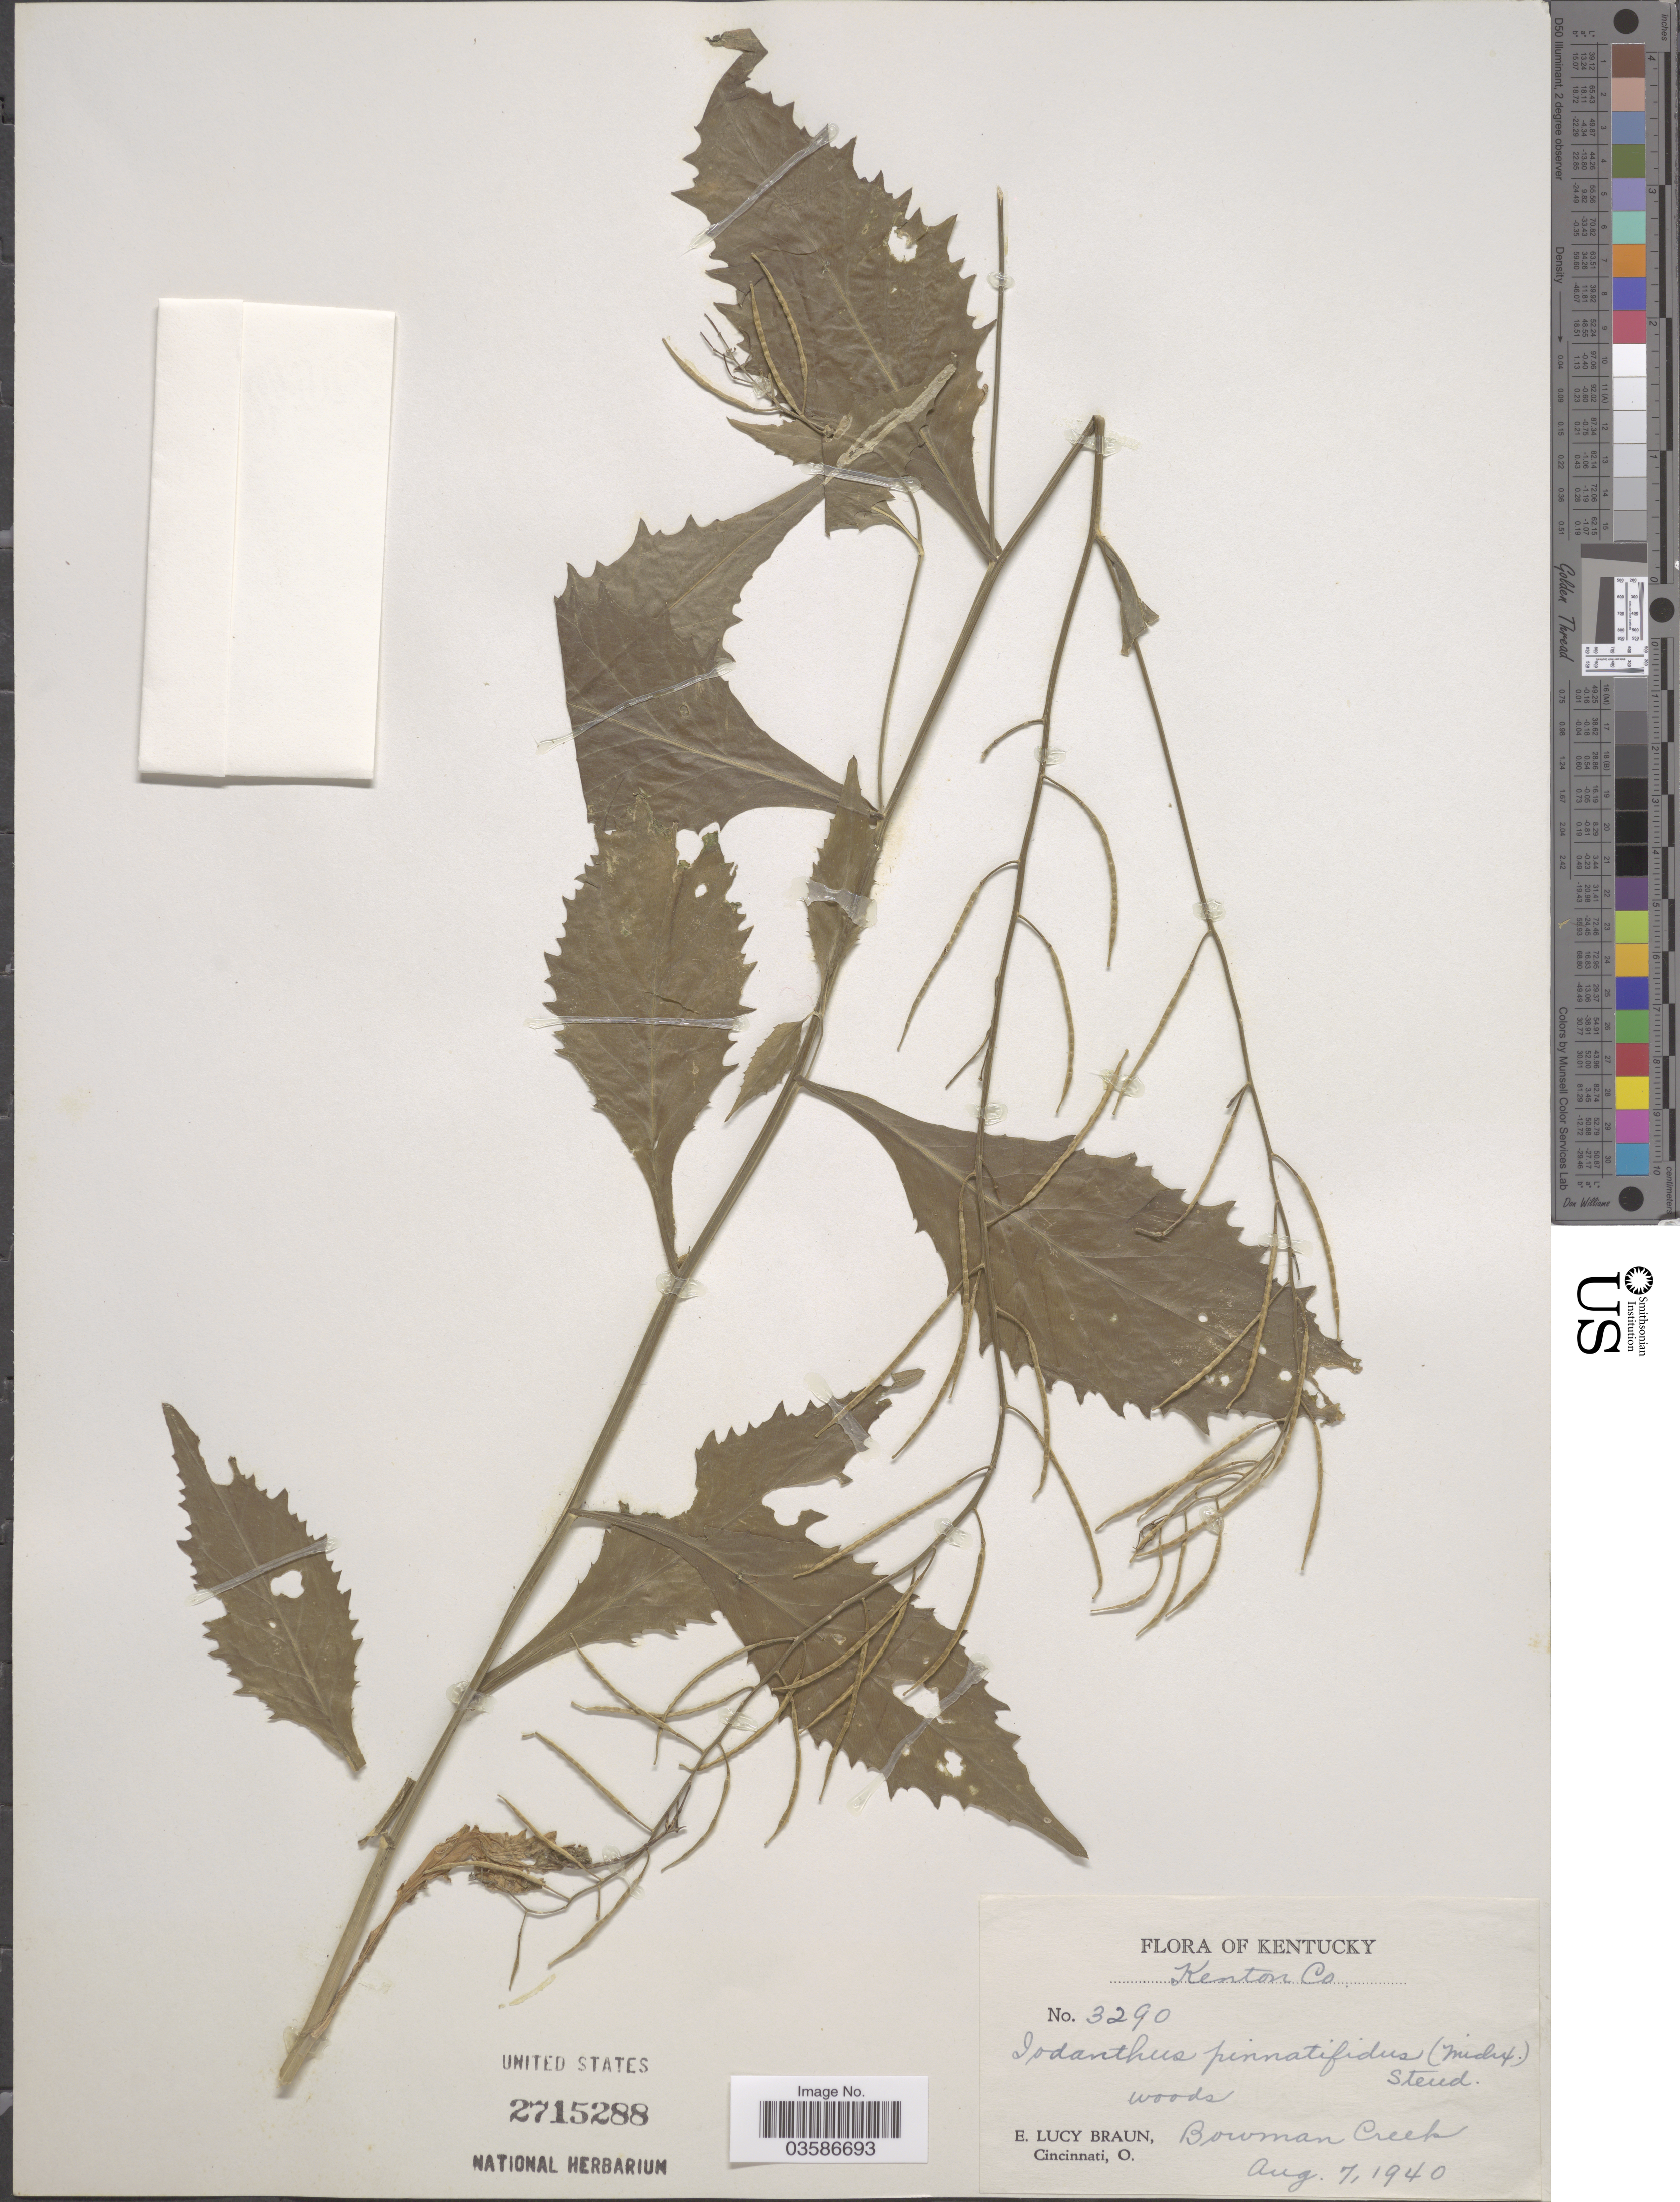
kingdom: Plantae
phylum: Tracheophyta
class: Magnoliopsida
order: Brassicales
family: Brassicaceae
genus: Iodanthus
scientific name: Iodanthus pinnatifidus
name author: (Michx.) Steud.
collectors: E. L. Braun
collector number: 3290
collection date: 1940-08-07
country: United States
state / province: Kentucky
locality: Kenton Co. Bowman Creek.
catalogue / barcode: US 2715288